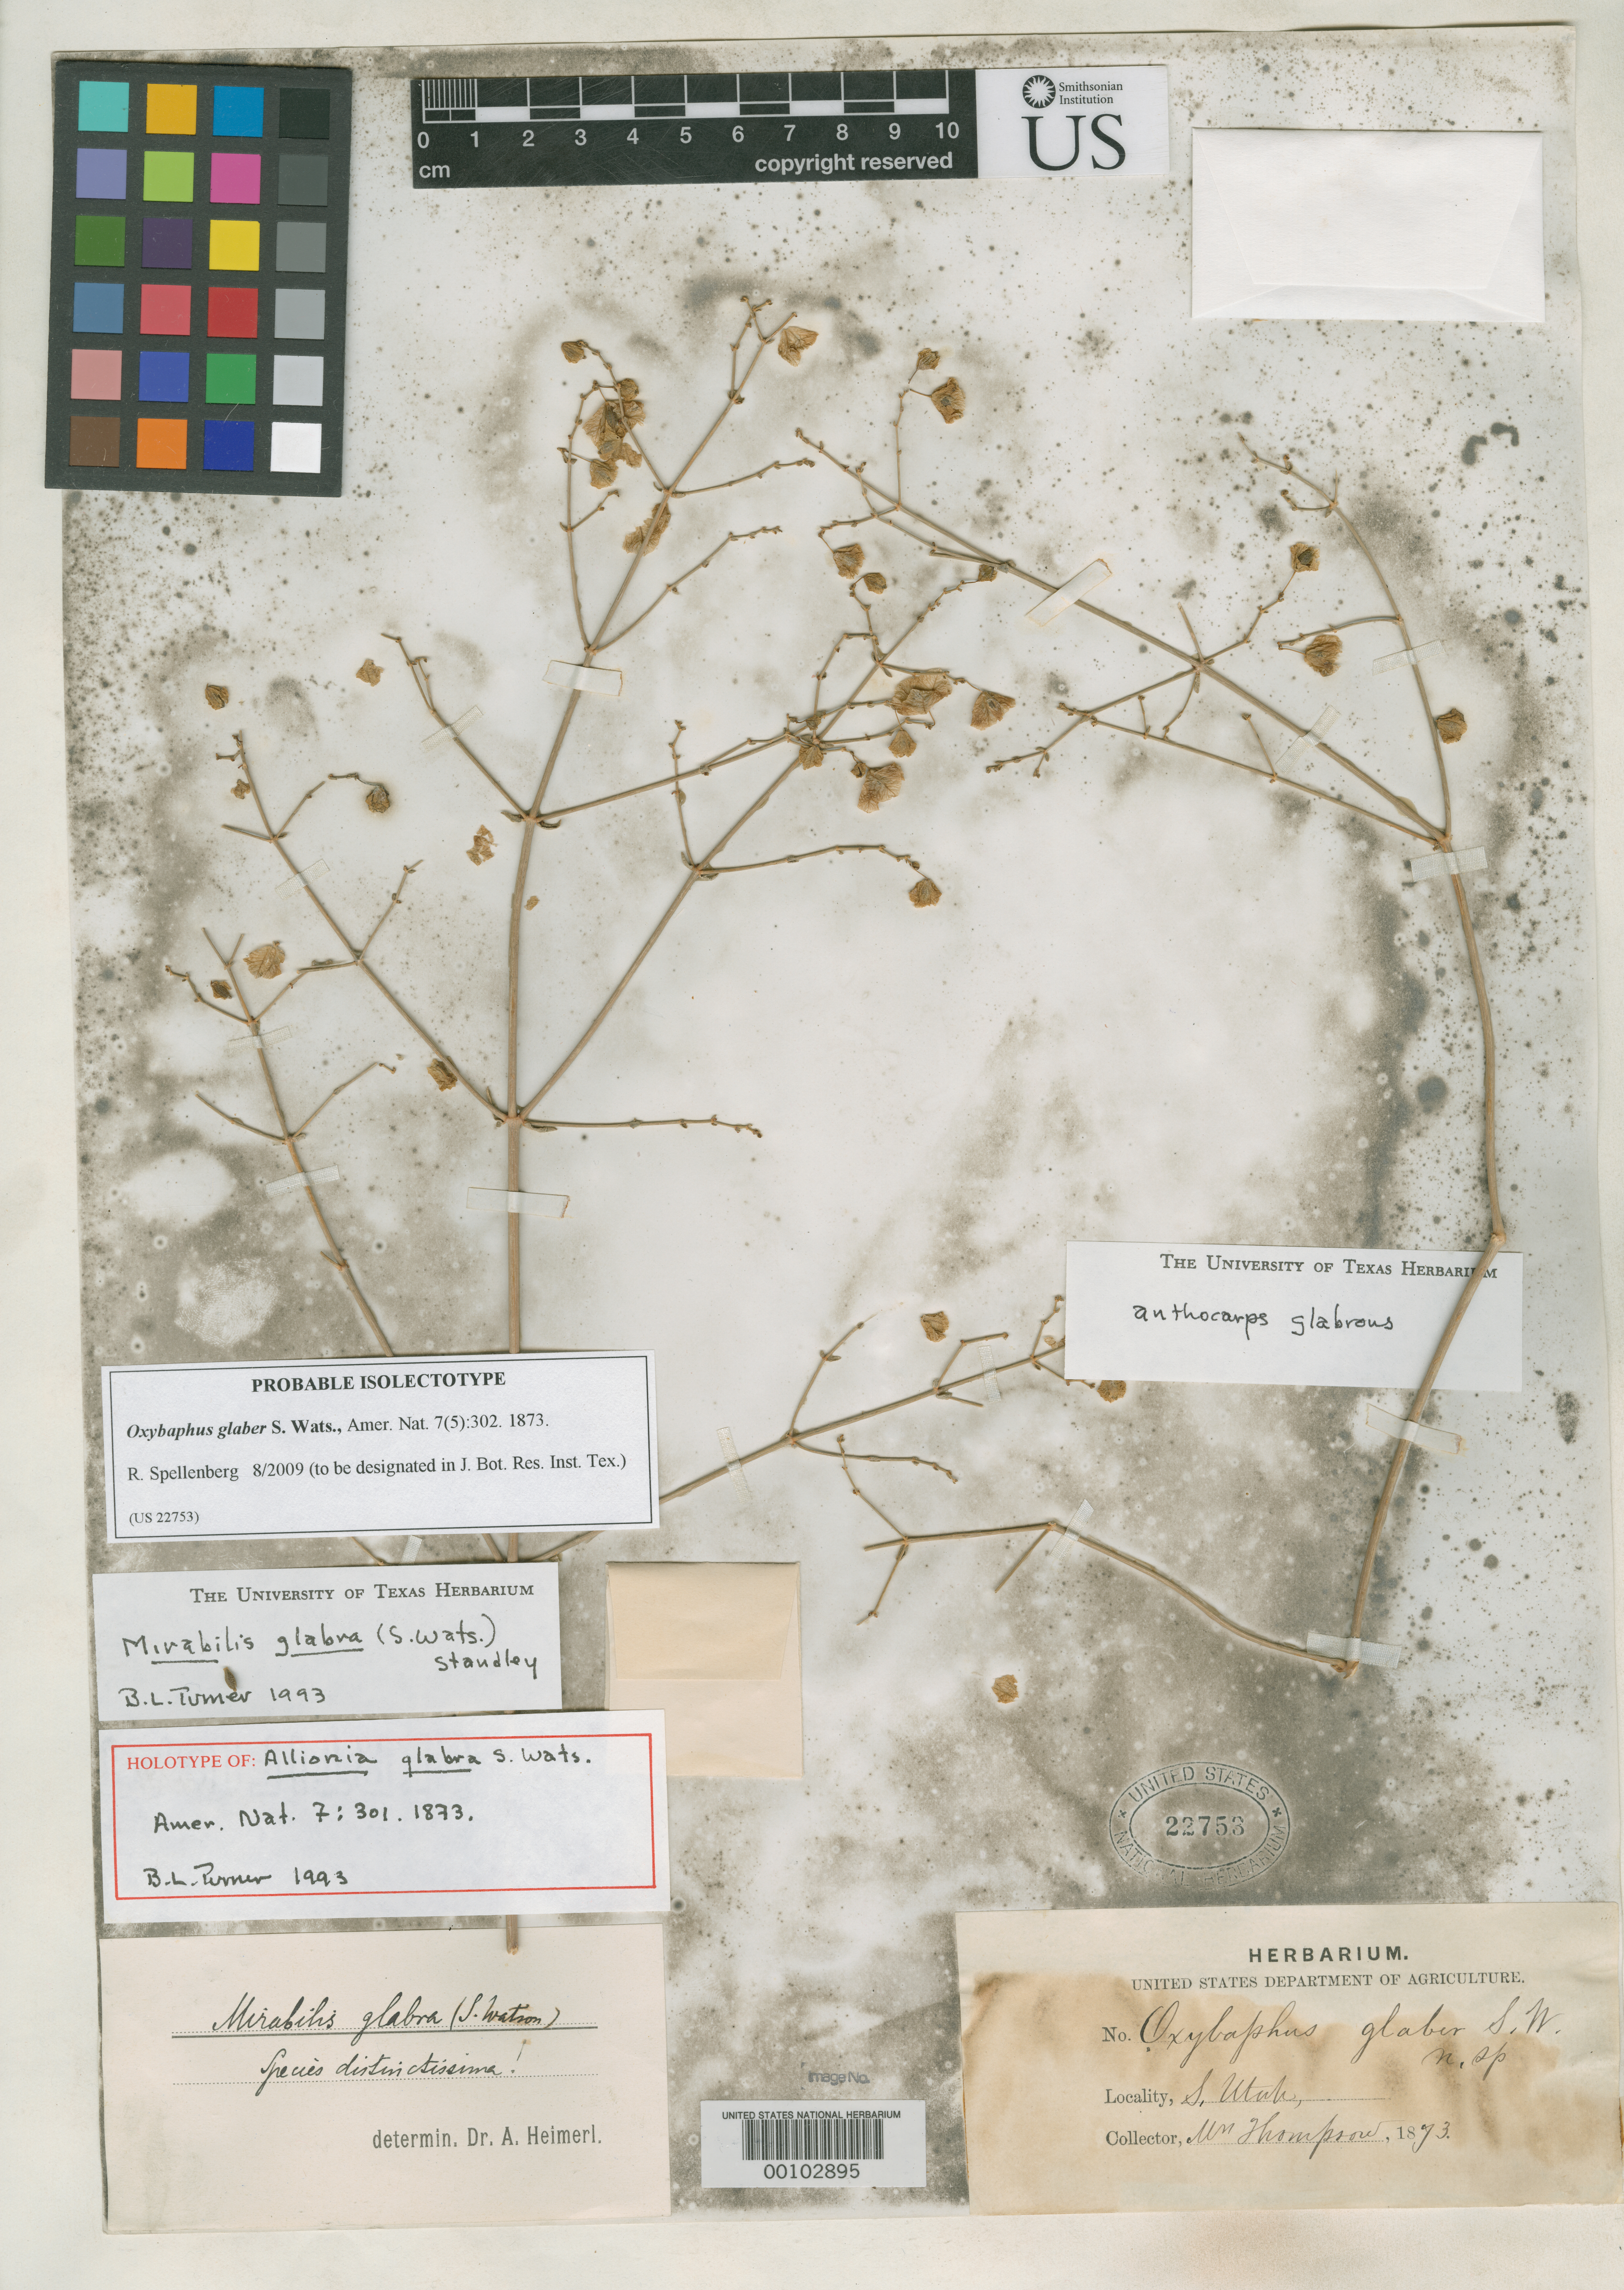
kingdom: Plantae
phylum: Tracheophyta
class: Magnoliopsida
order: Caryophyllales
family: Nyctaginaceae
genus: Oxybaphus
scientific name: Oxybaphus glaber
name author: S. Watson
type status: Type Collection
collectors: E. P. Thompson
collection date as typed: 1873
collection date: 1873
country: United States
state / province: Utah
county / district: Kane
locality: S. Utah [protologue, "Kanab, Utah… October"]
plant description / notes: Annotated as "holotype" by B.L. Turner (1993) , as "probable isolectotype" by R. Spellenberg (2009); lectotypification ined., to be published in J. Bot. Res. Inst. Texas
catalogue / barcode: US 22753